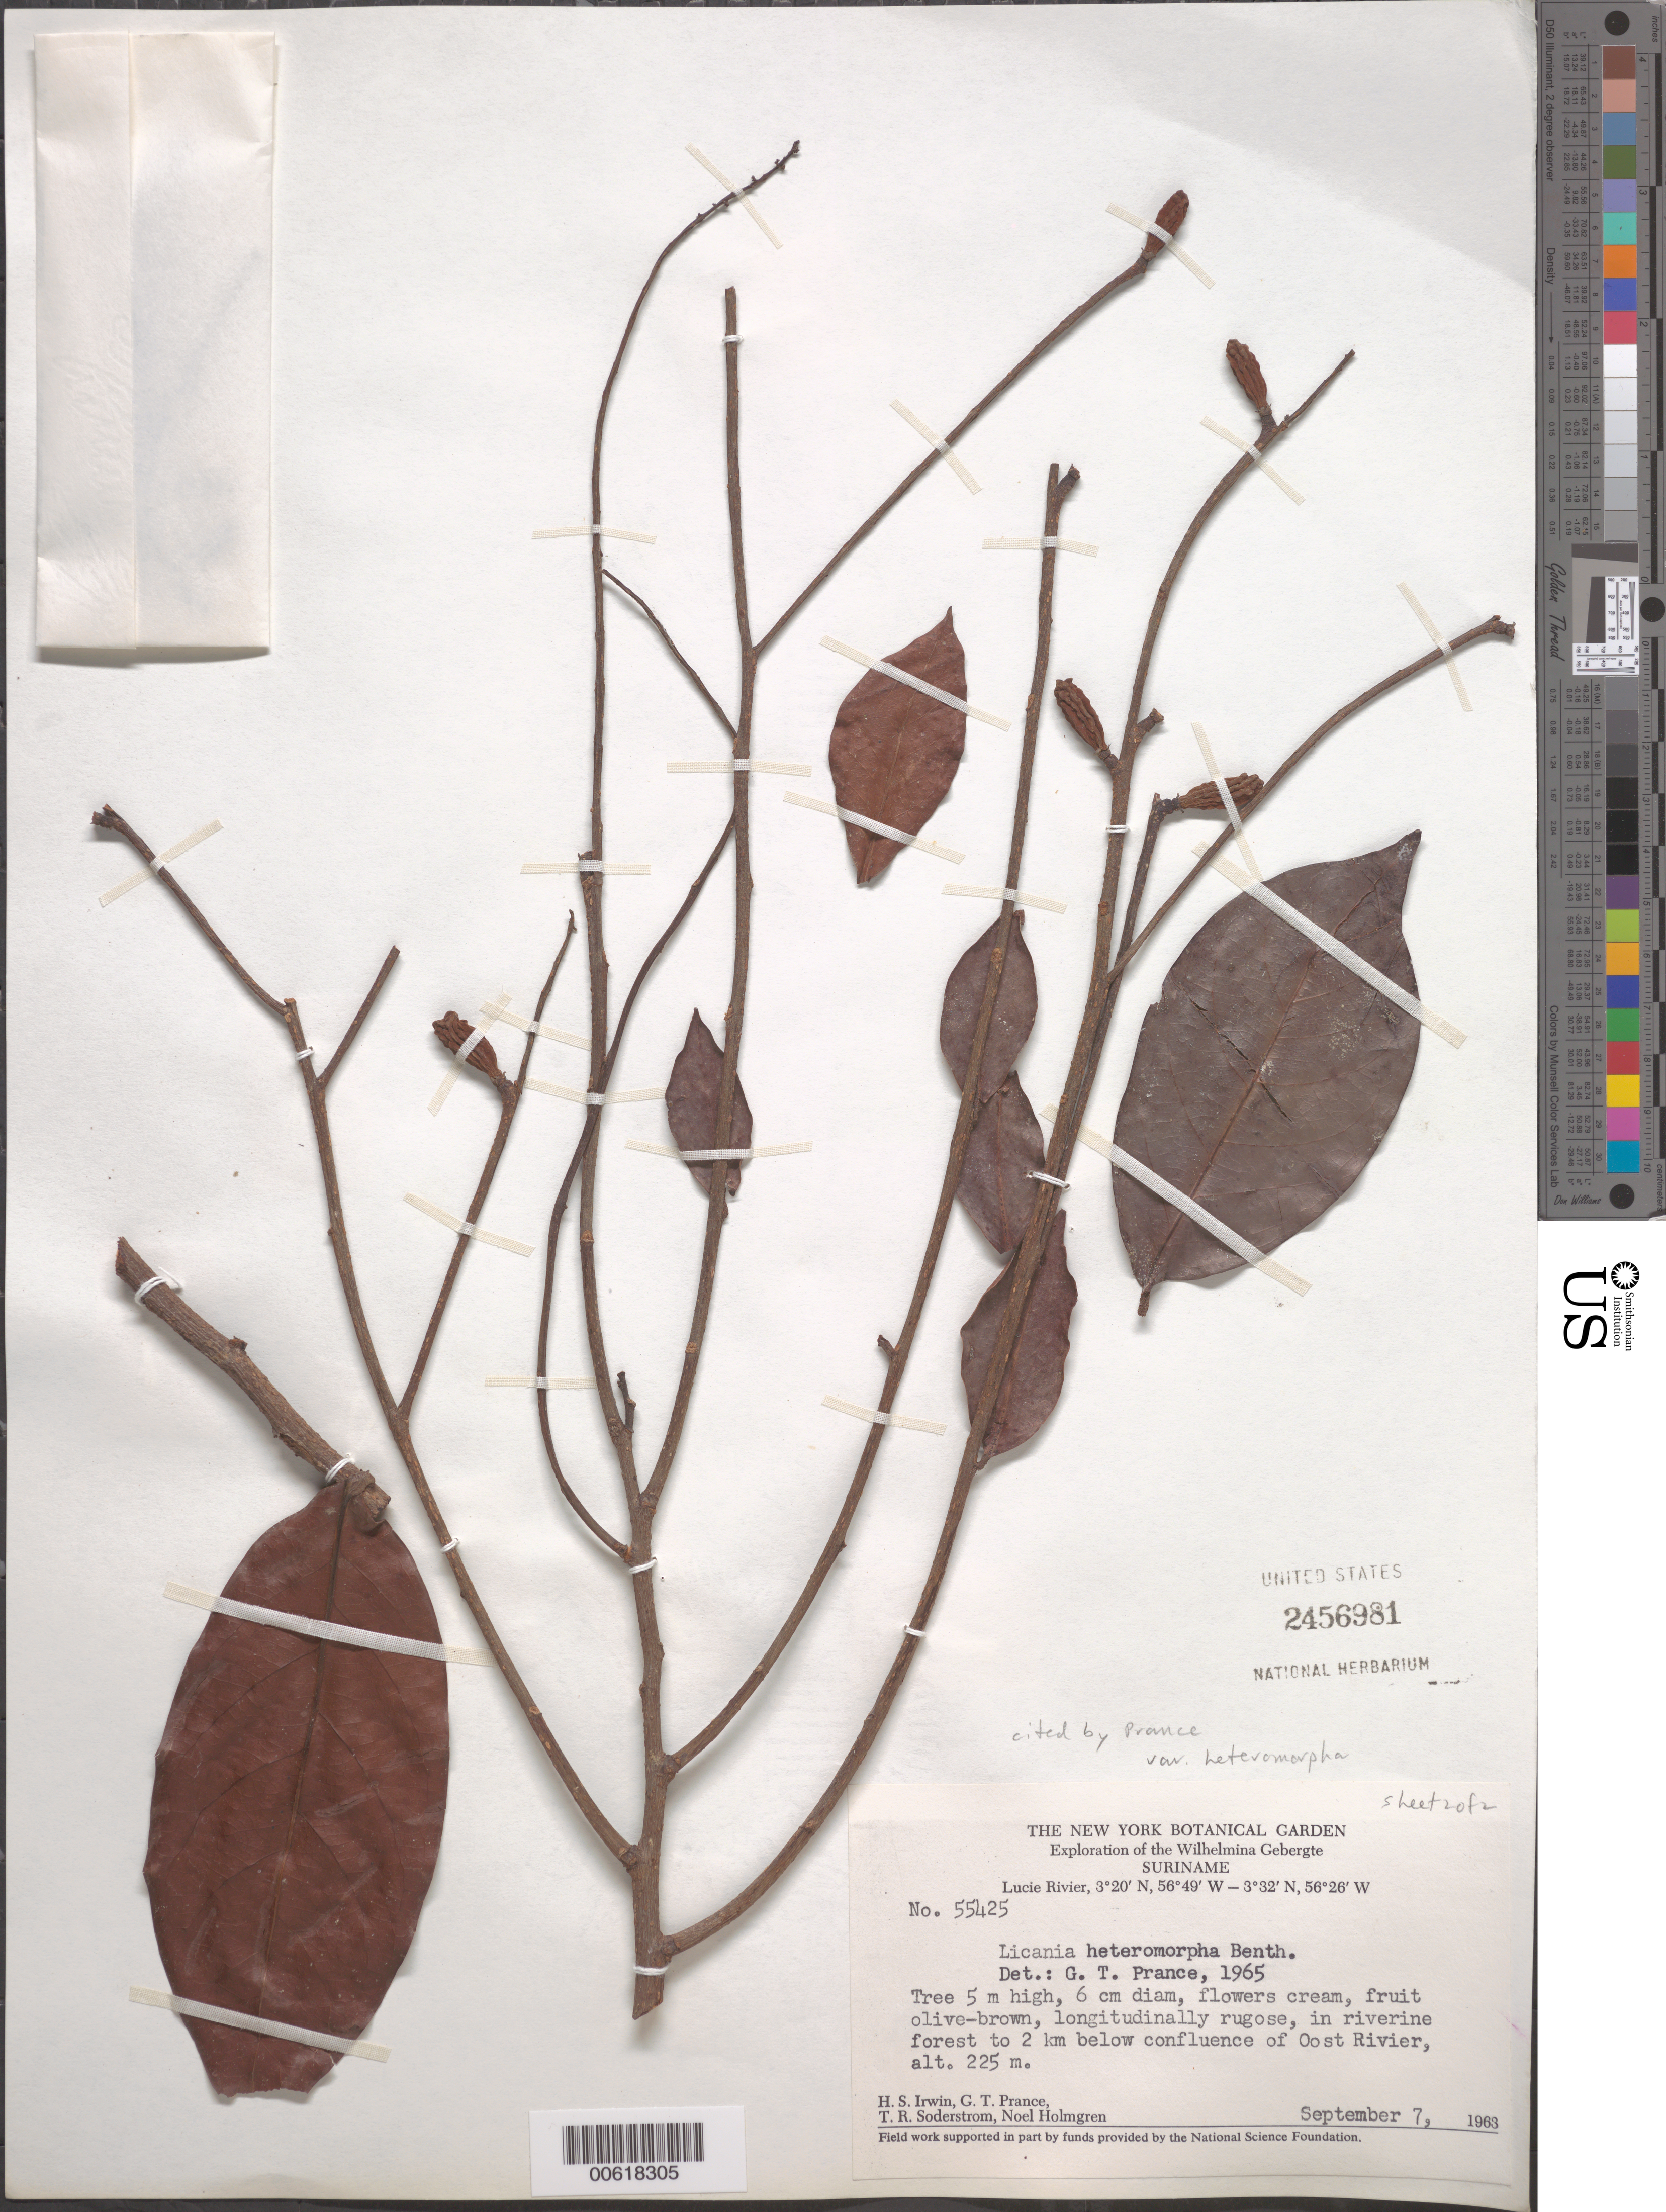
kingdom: Plantae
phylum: Tracheophyta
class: Magnoliopsida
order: Malpighiales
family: Chrysobalanaceae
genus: Hymenopus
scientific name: Hymenopus heteromorphus var. heteromorphus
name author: (Benth.) Sothers & Prance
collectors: H. Irwin, G. T. Prance, T. R. Soderstrom & N. H. Holmgren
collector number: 55425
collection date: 1963-09-07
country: Suriname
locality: Wilhelmina Gebergte. Lucie Rivier. In riverine forest to 2 km below confluence of Oost River.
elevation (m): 225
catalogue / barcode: US 2456981